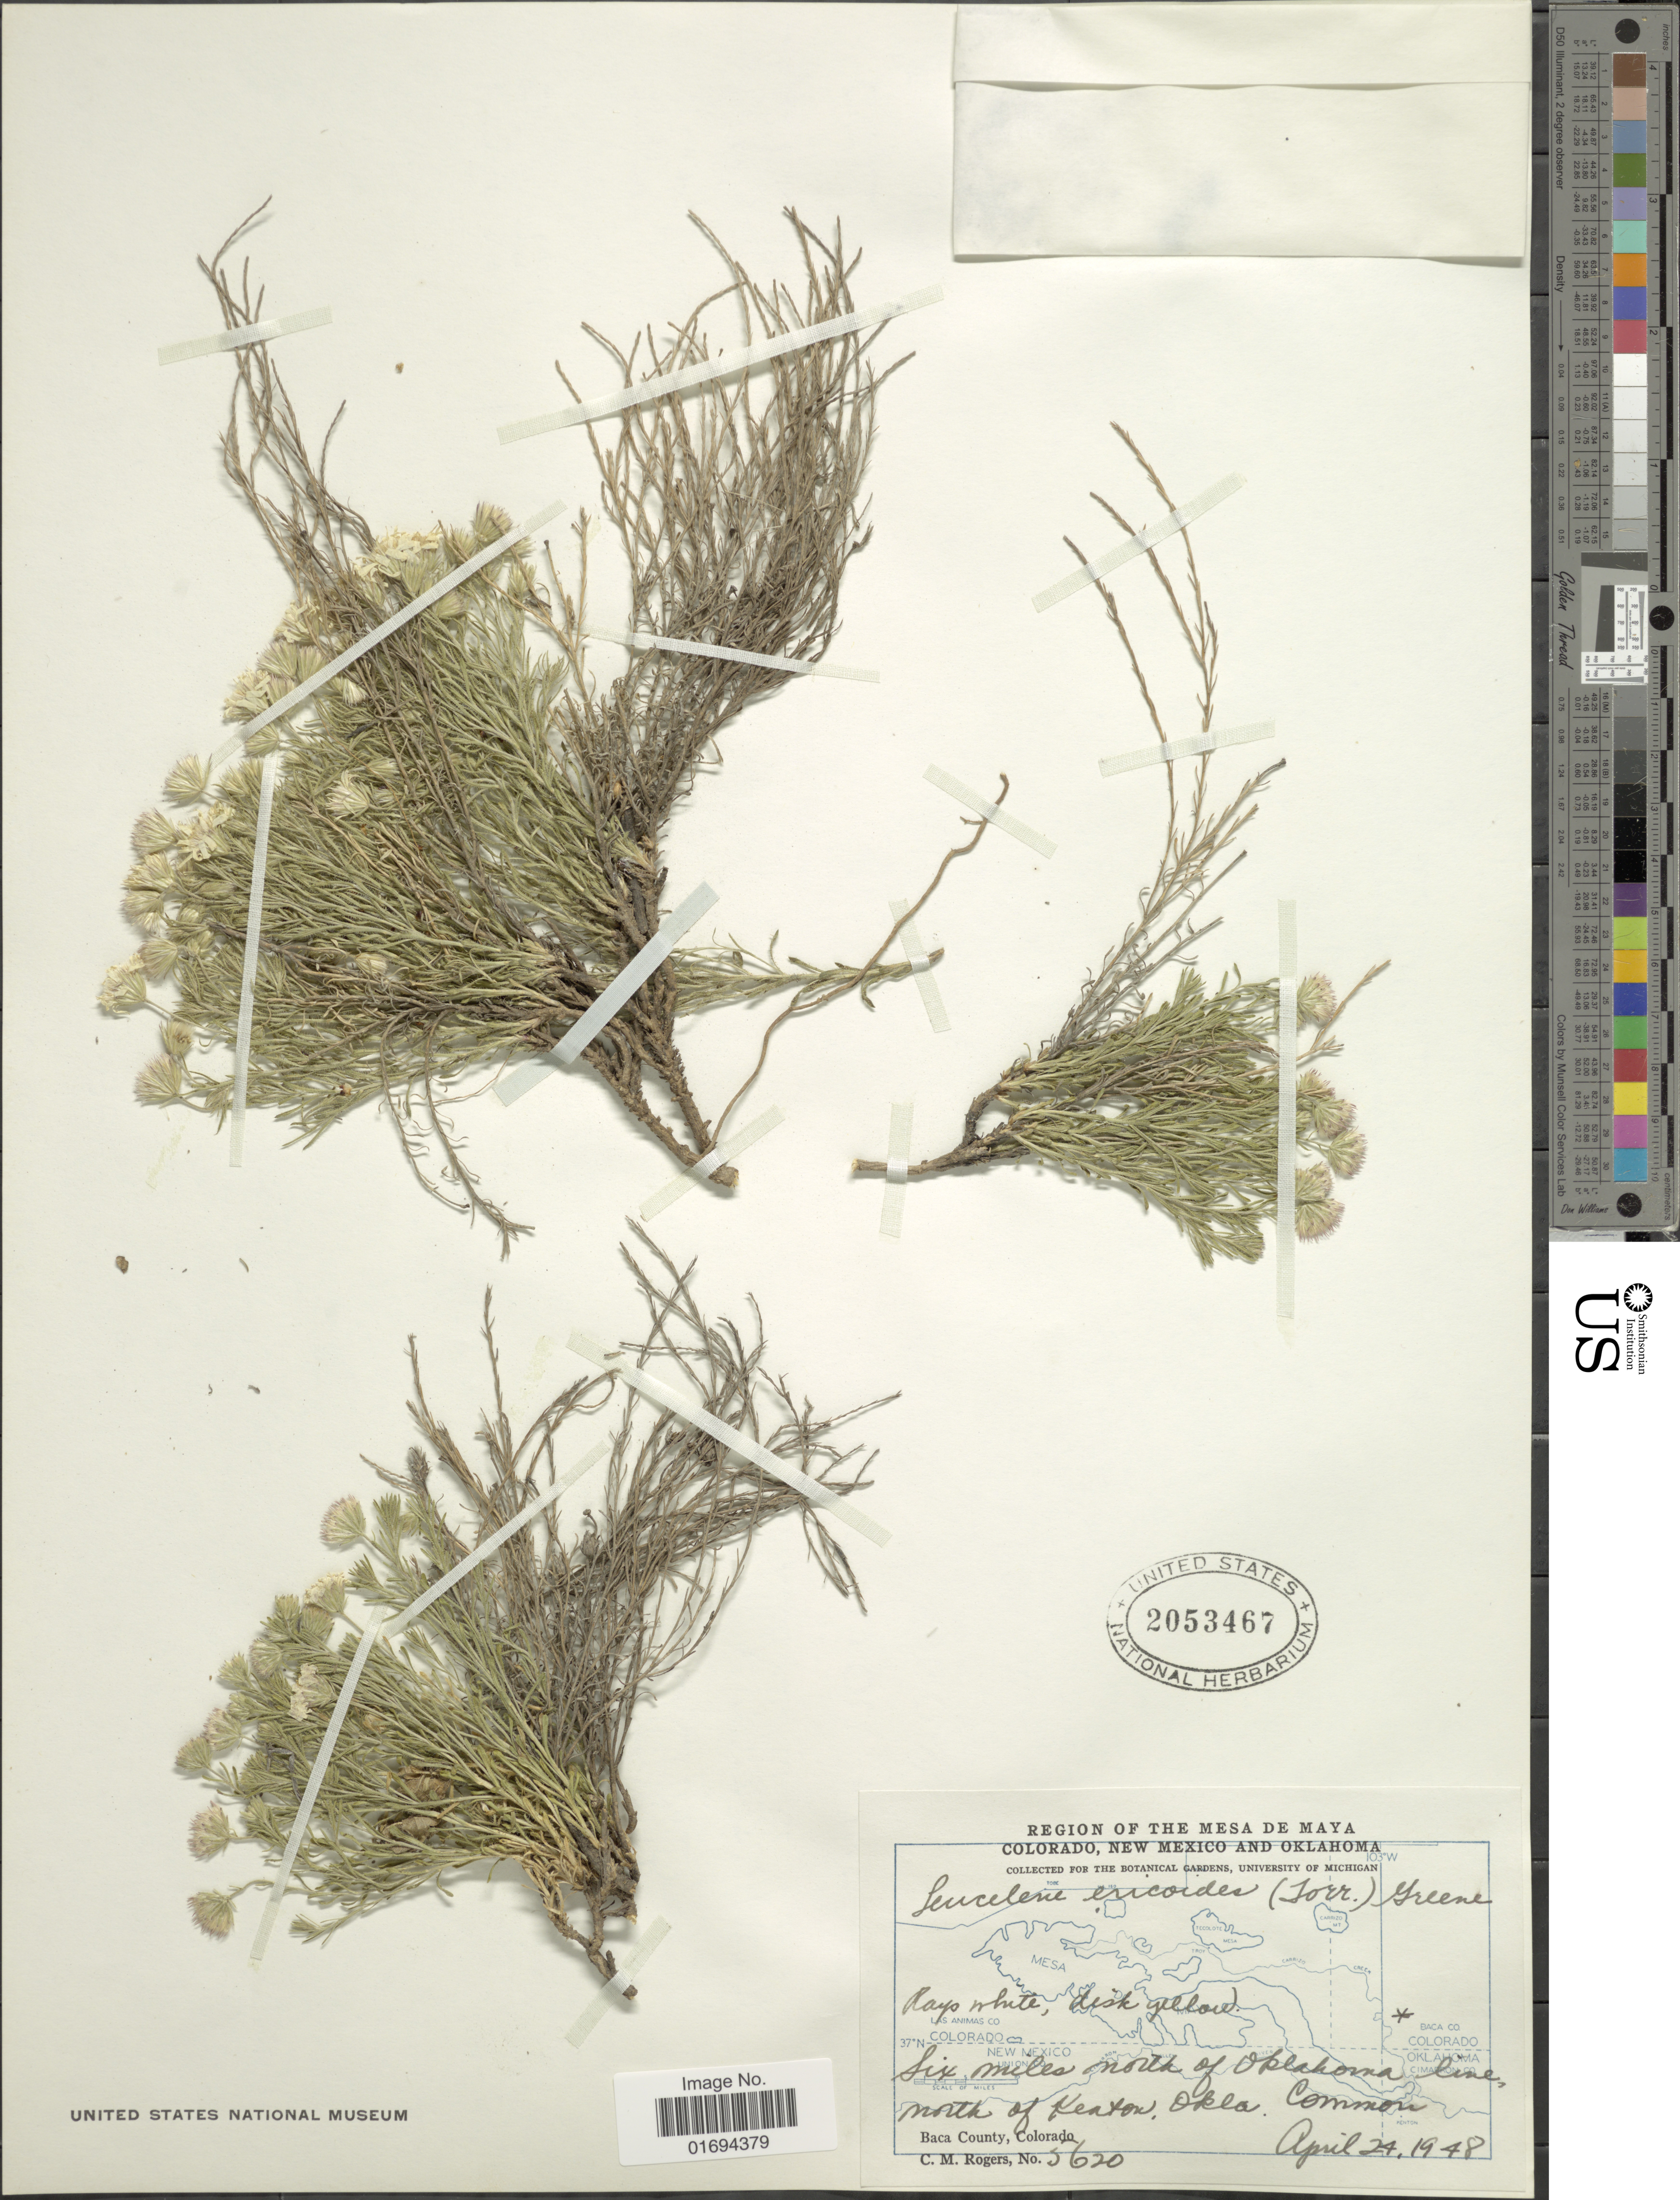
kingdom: Plantae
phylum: Tracheophyta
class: Magnoliopsida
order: Asterales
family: Asteraceae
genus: Chaetopappa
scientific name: Chaetopappa ericoides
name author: (Torr.) G.L. Nesom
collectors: C. M. Rogers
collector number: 5620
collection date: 1948-04-24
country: United States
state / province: Oklahoma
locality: Six miles north of Oklahoma line, north of Kenton Okla., Baca County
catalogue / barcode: US 2053467